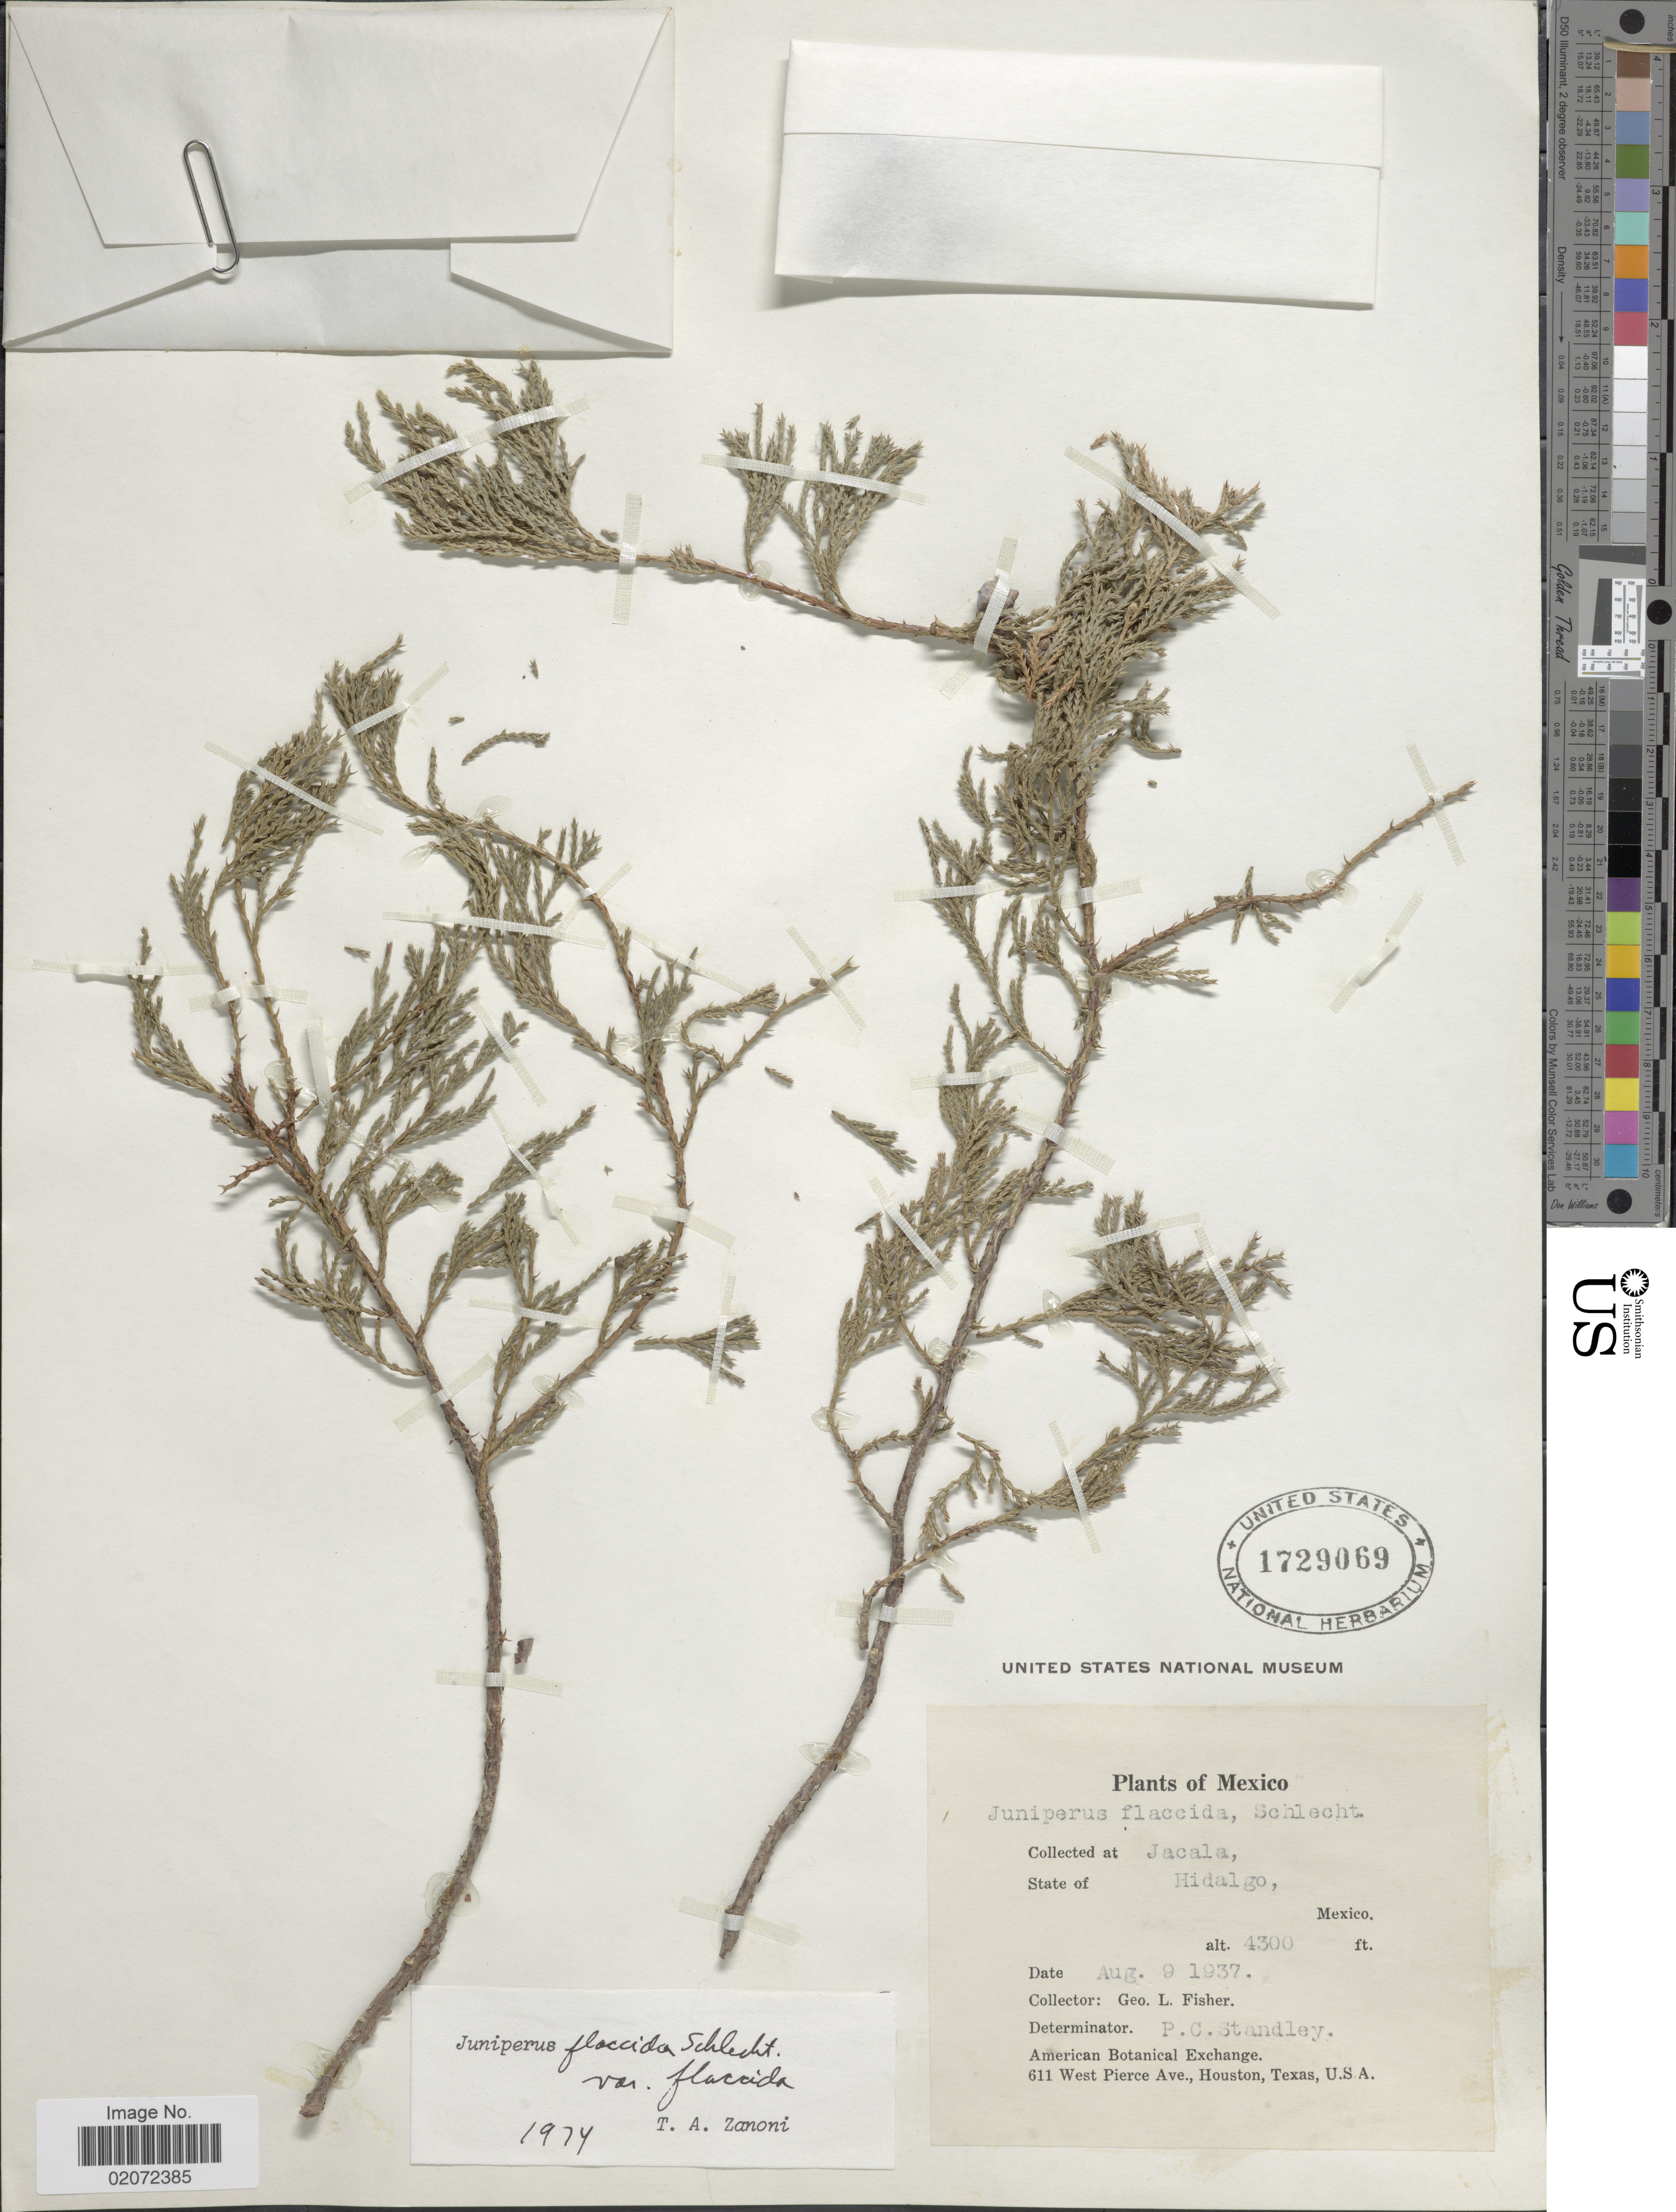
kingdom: Plantae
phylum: Tracheophyta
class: Pinopsida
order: Pinales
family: Cupressaceae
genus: Juniperus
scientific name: Juniperus flaccida var. flaccida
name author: Schltdl.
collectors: G. L. Fisher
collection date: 1937-08-09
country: Mexico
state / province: Hidalgo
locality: Jacala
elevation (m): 1311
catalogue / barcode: US 1729069